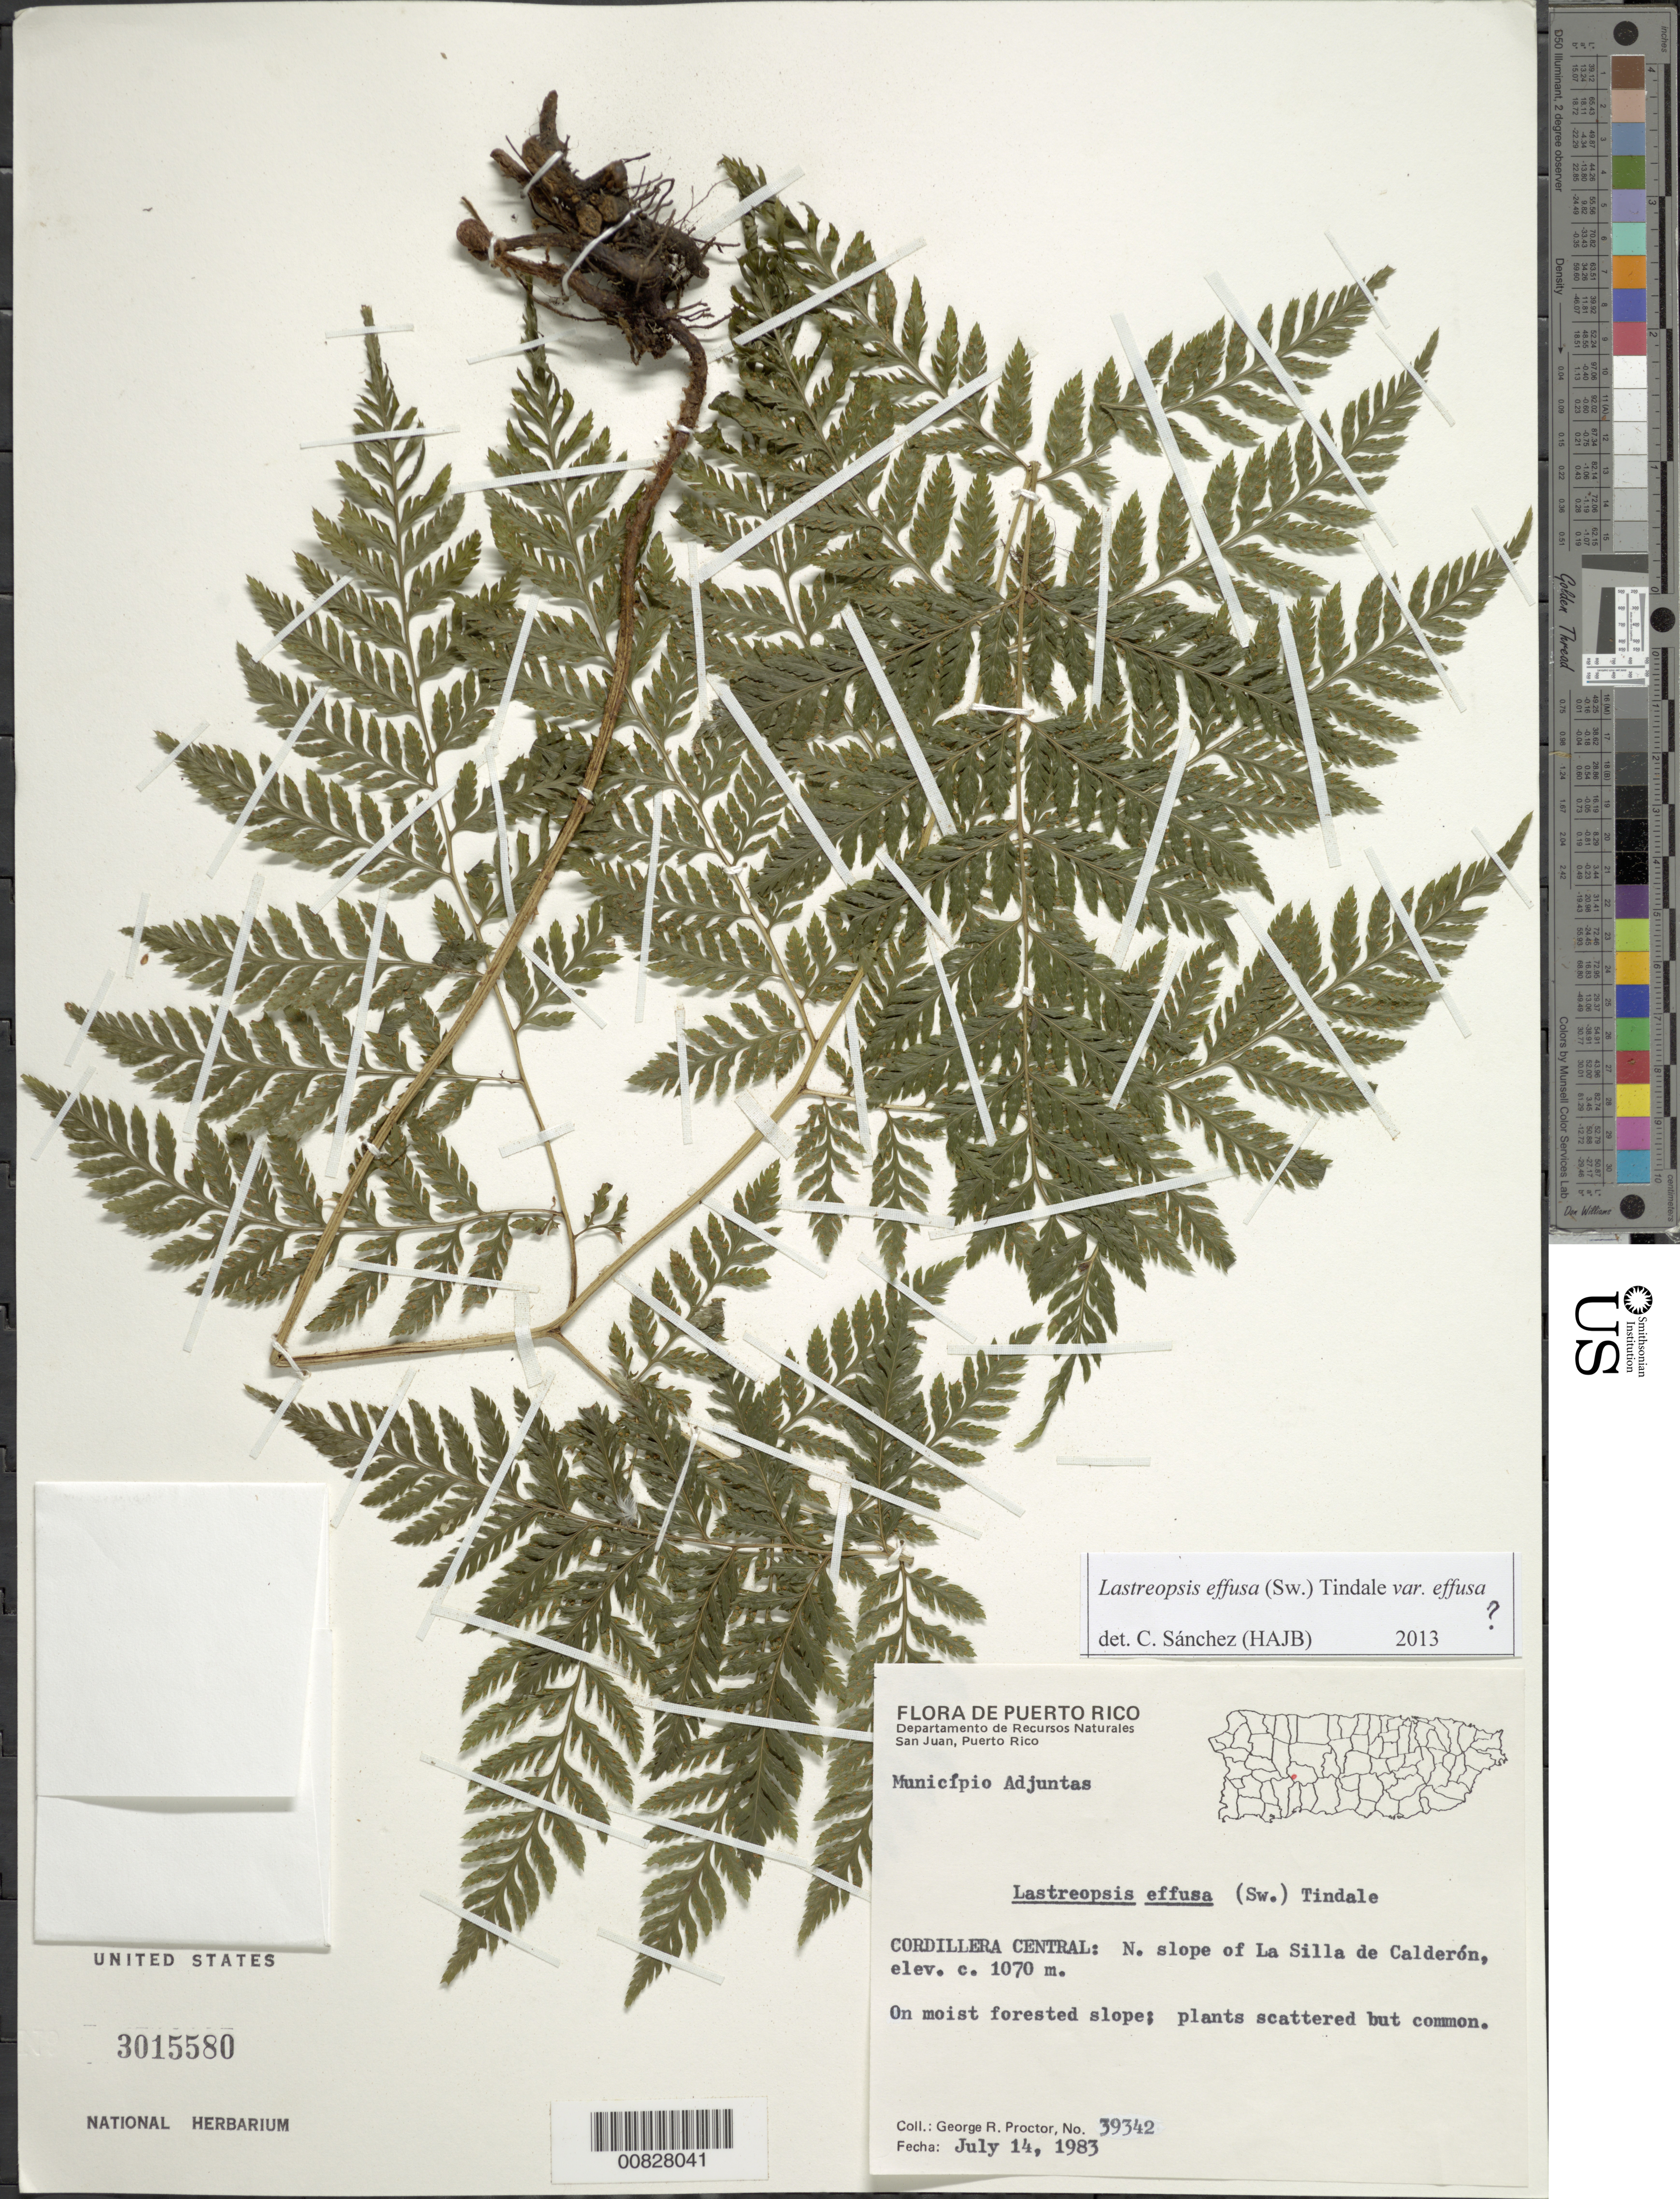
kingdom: Plantae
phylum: Tracheophyta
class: Polypodiopsida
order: Polypodiales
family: Dryopteridaceae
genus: Parapolystichum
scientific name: Parapolystichum effusum var. effusum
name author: (Sw.) Ching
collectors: G. R. Proctor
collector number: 39342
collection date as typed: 14 Jul 1983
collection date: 1983-07-14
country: Puerto Rico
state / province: Adjuntas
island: Puerto Rico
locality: Mun. Adjuntas, Cordillera Central, N slope of La Silla de Calderón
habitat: Moist forested slope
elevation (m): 1070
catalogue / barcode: US 3015580